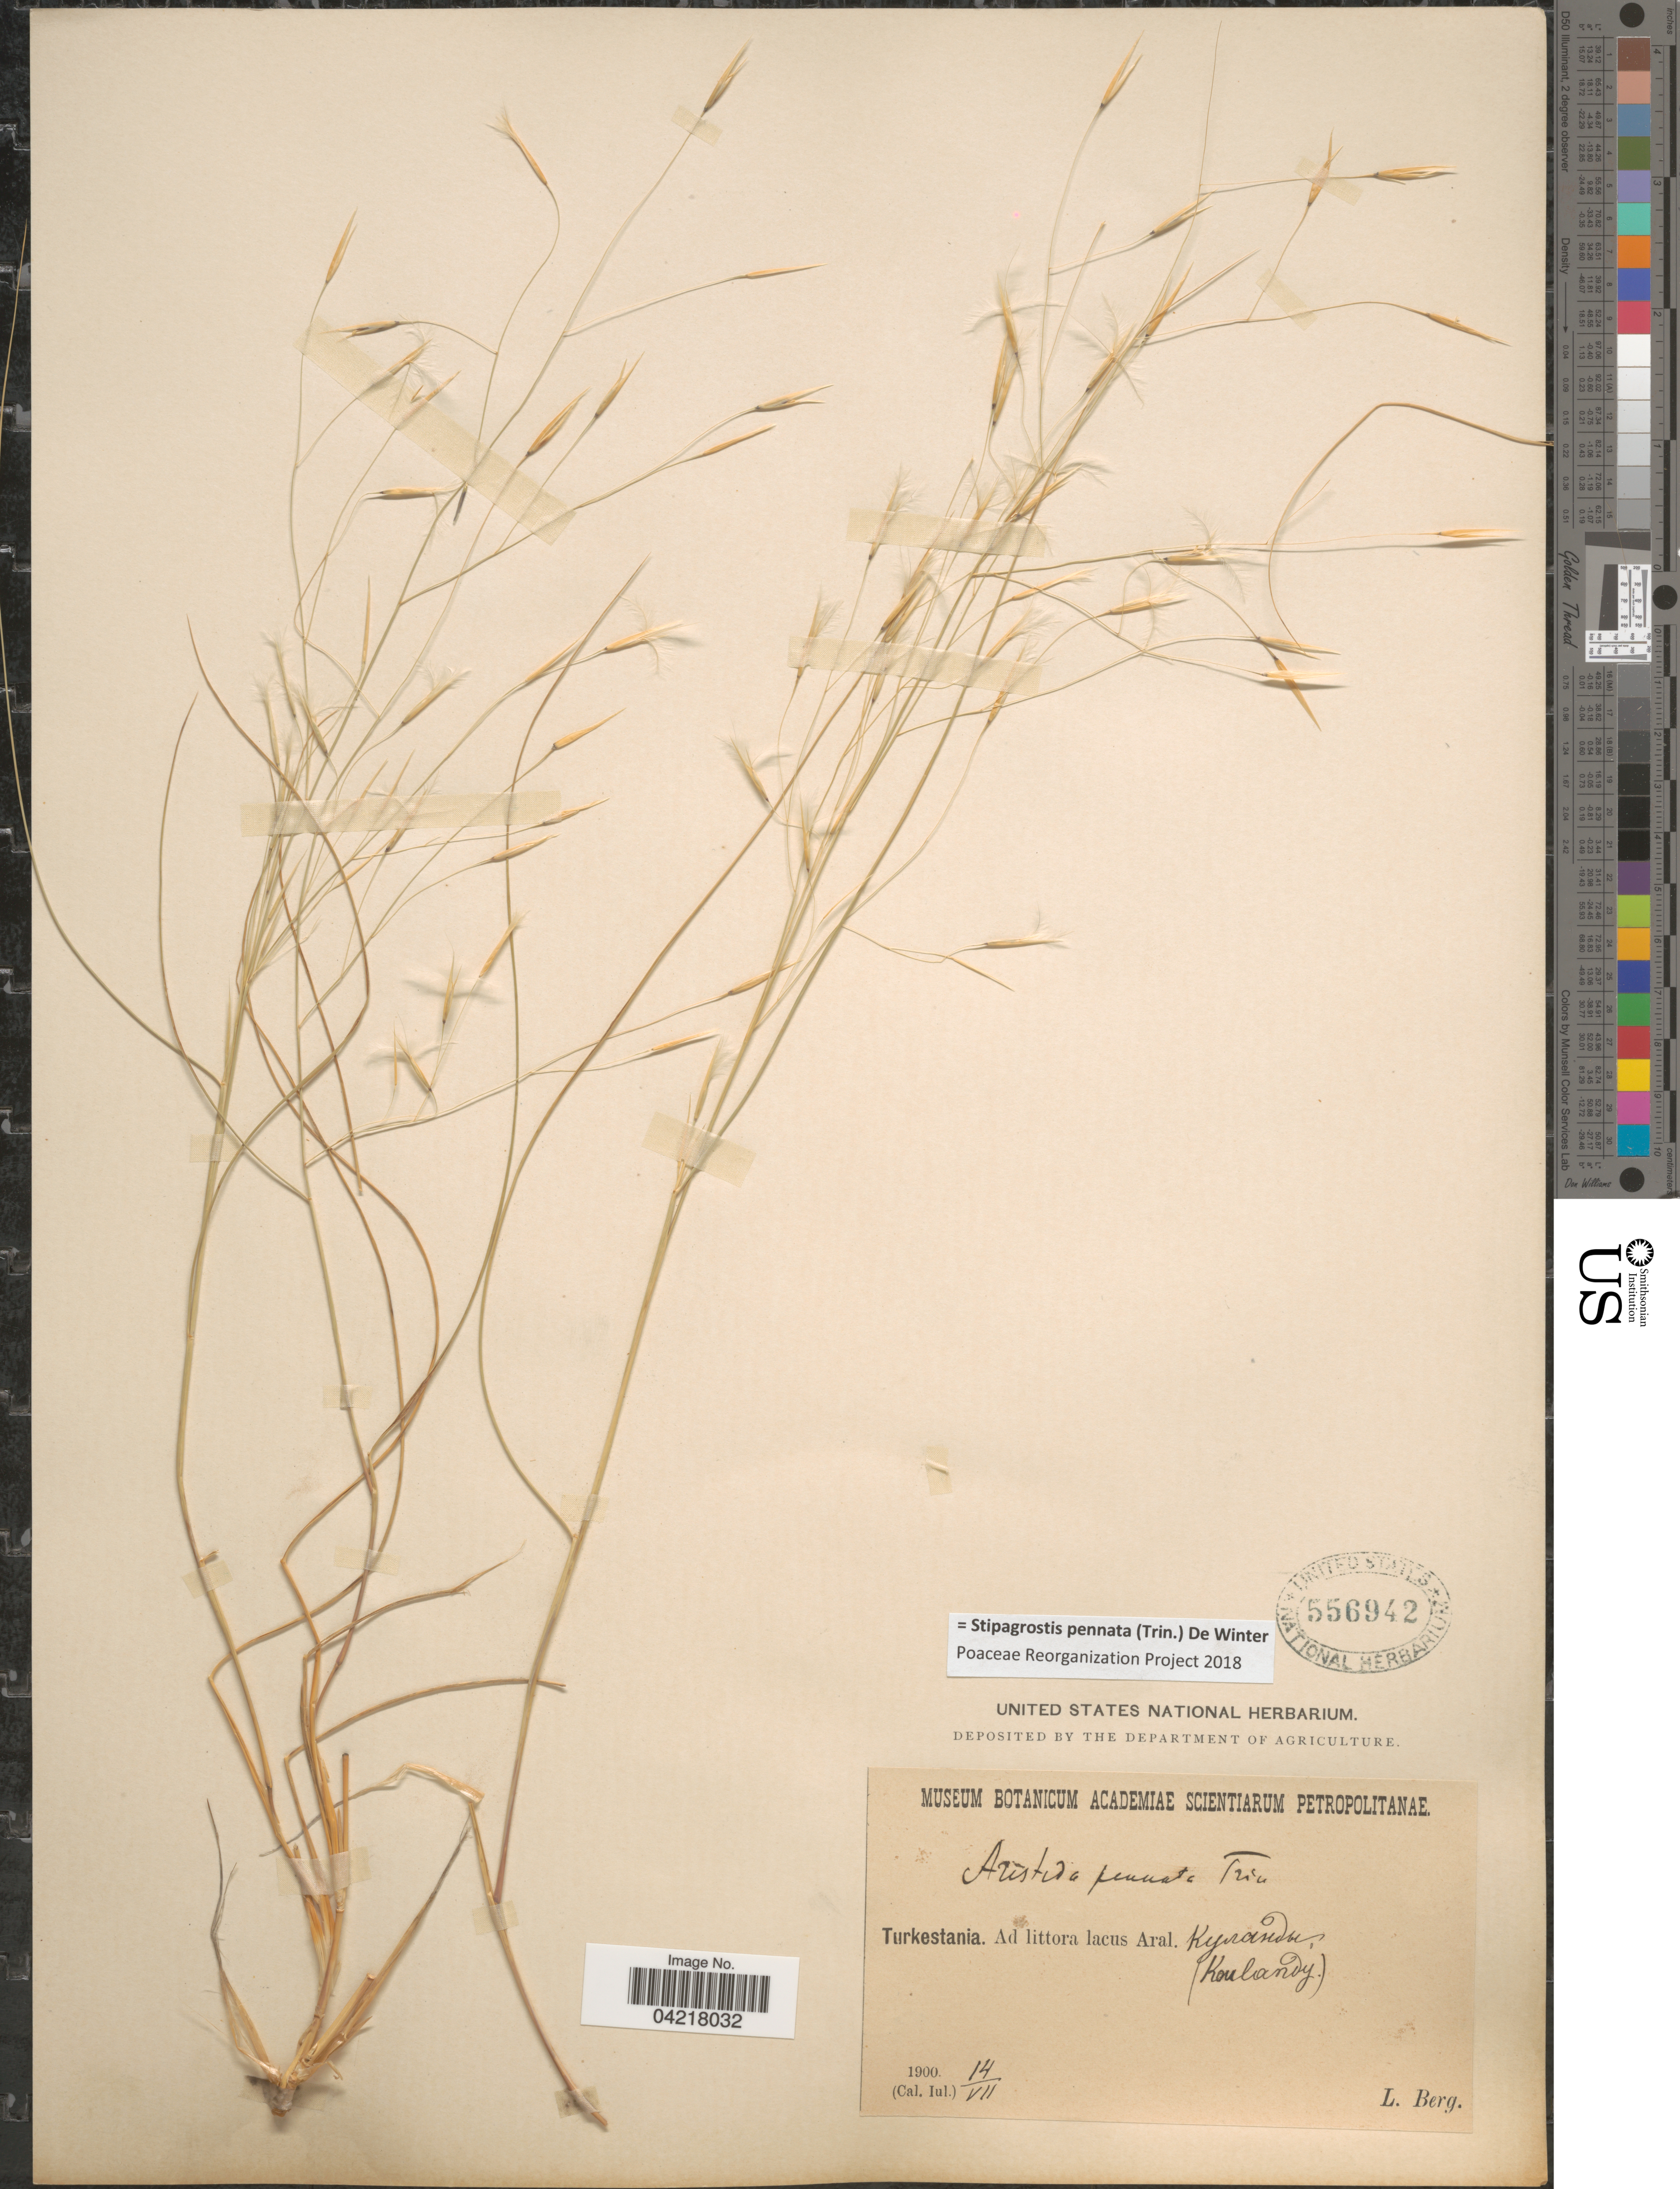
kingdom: Plantae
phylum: Tracheophyta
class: Liliopsida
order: Poales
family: Poaceae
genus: Stipagrostis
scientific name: Stipagrostis pennata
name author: (Trin.) De Winter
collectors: L. Berg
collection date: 1900-07-14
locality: Turkestania. Ad littora lacus Aral. Kyrandu, (Koulandy.).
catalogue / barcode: US 556942